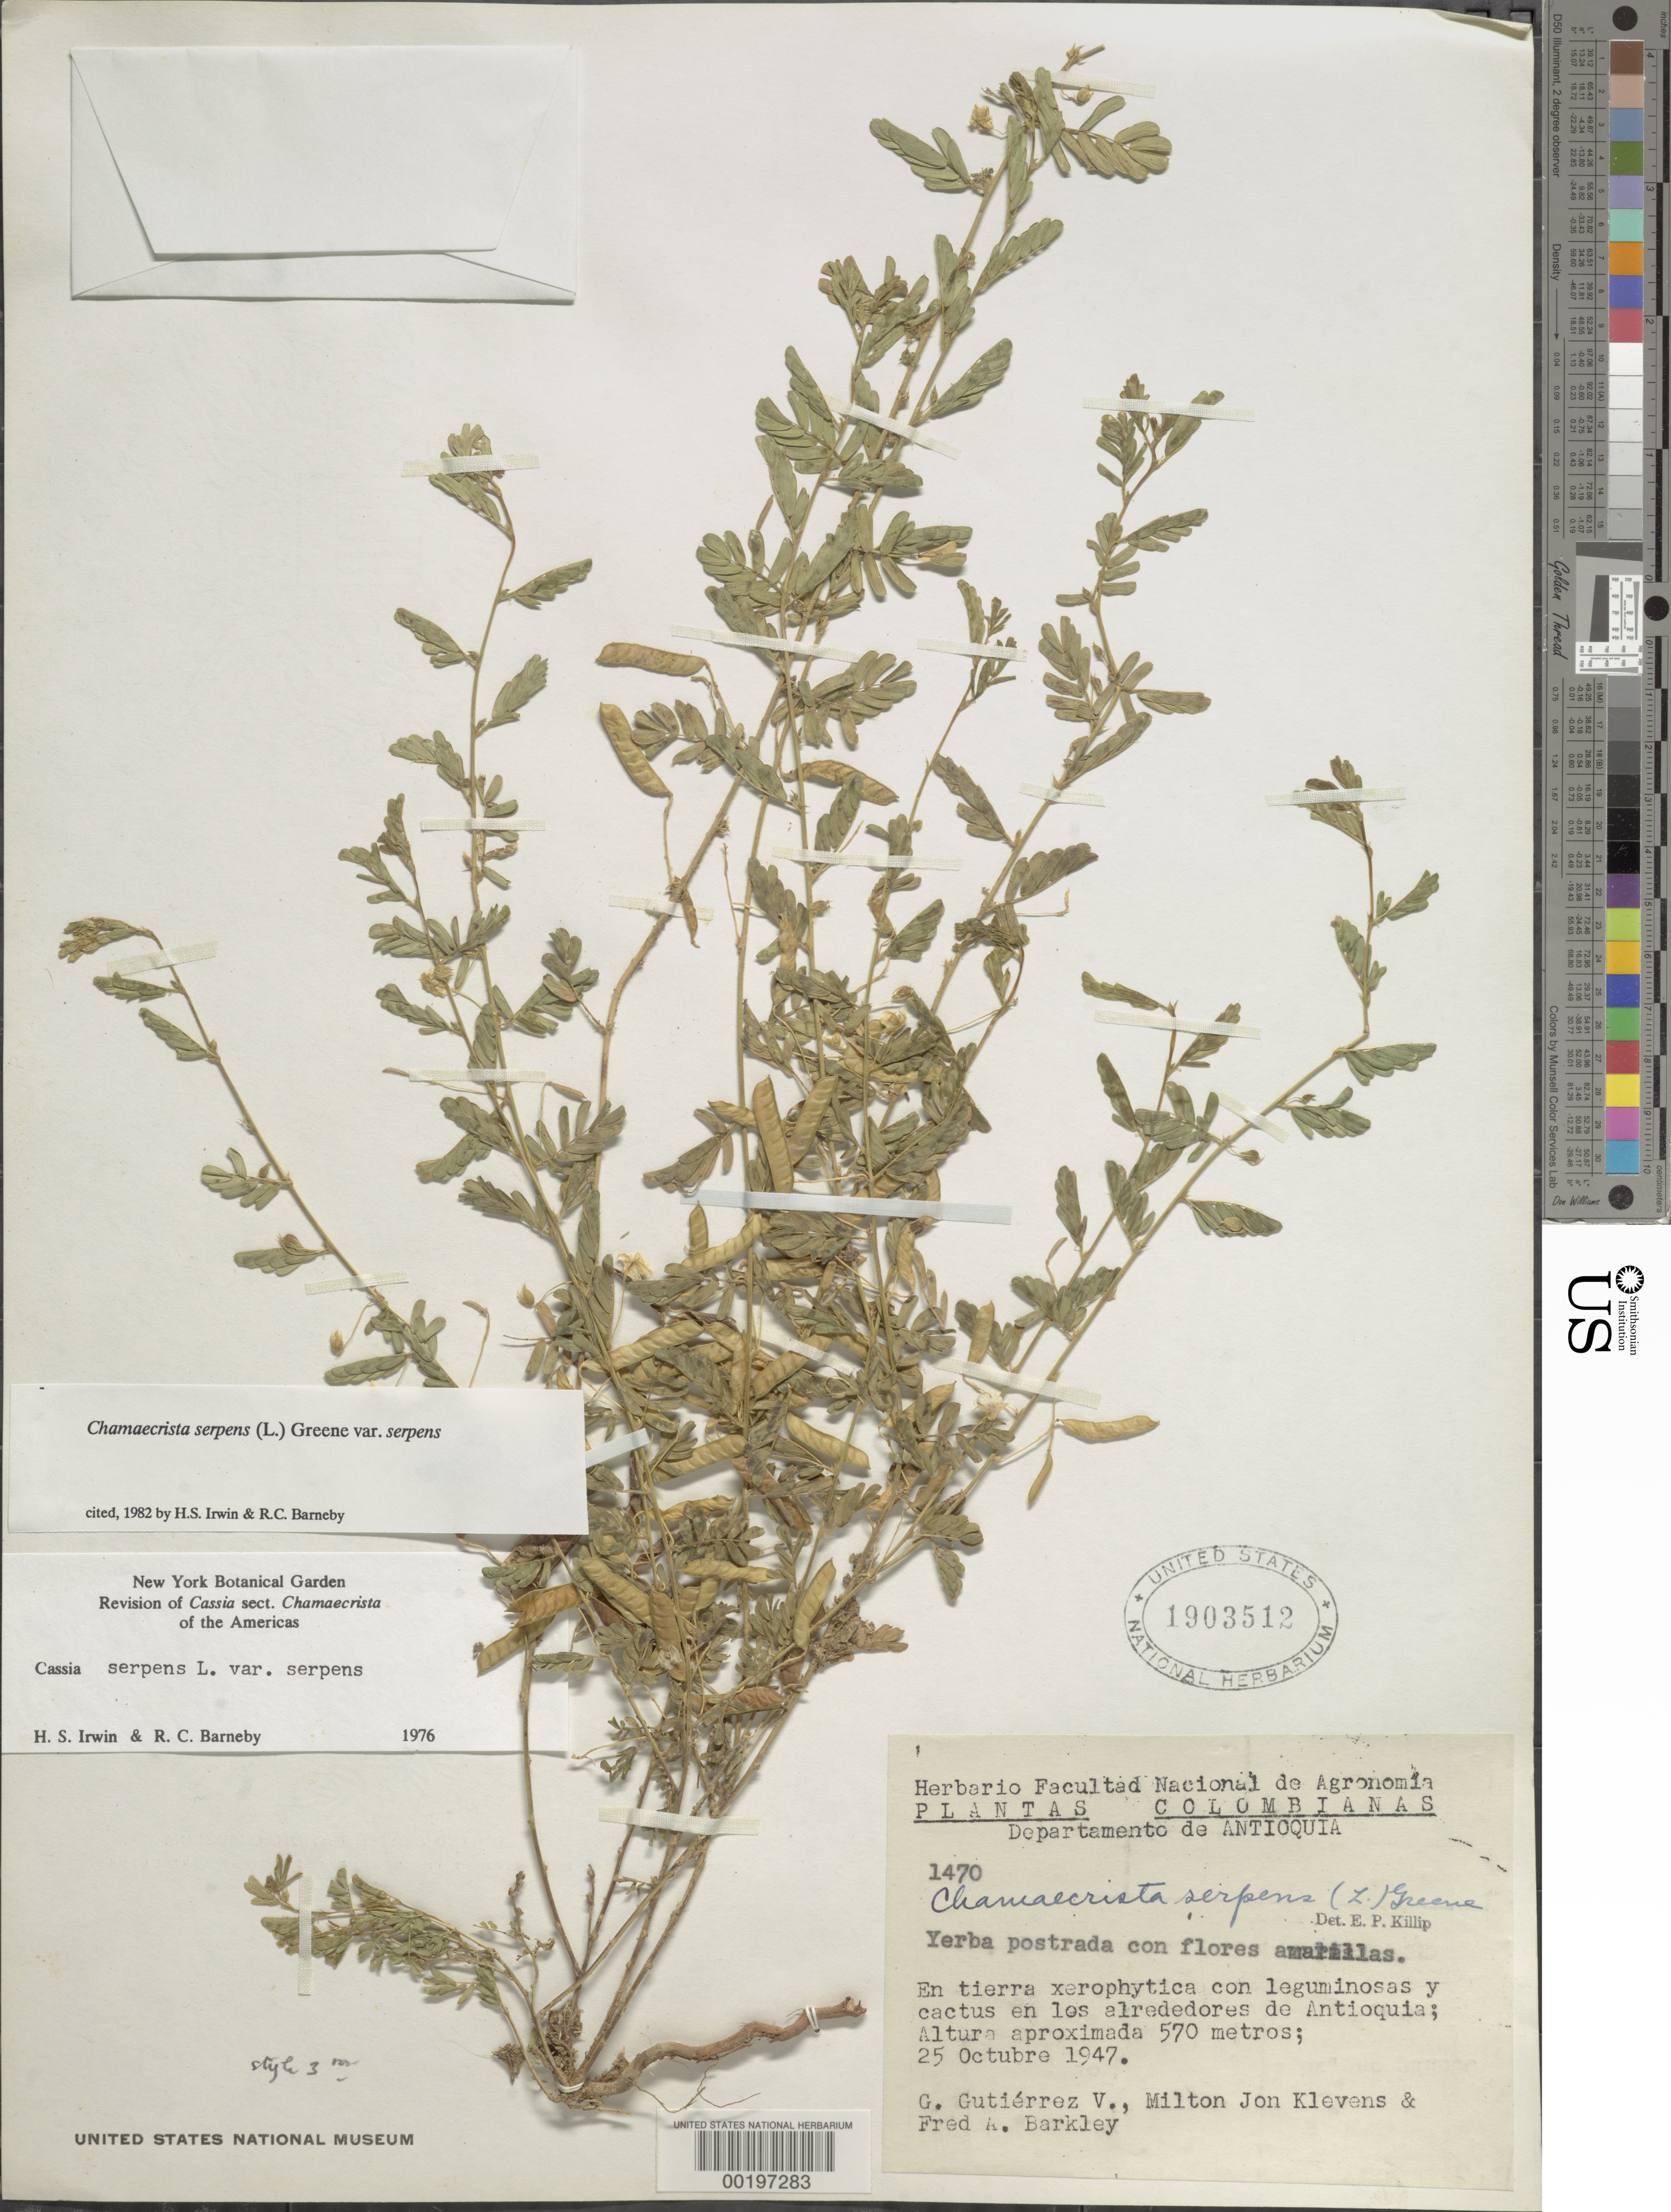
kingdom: Plantae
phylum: Tracheophyta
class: Magnoliopsida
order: Fabales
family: Fabaceae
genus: Chamaecrista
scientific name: Chamaecrista serpens var. serpens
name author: (L.) Greene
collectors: G. Gutiérrez V., M. Klevens & F. A. Barkley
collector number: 1470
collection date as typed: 25 Oct 1947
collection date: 1947-10-25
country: Colombia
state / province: Antioquia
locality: Alrededores de Antioquia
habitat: En tierra xerophytica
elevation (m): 570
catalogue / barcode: US 1903512